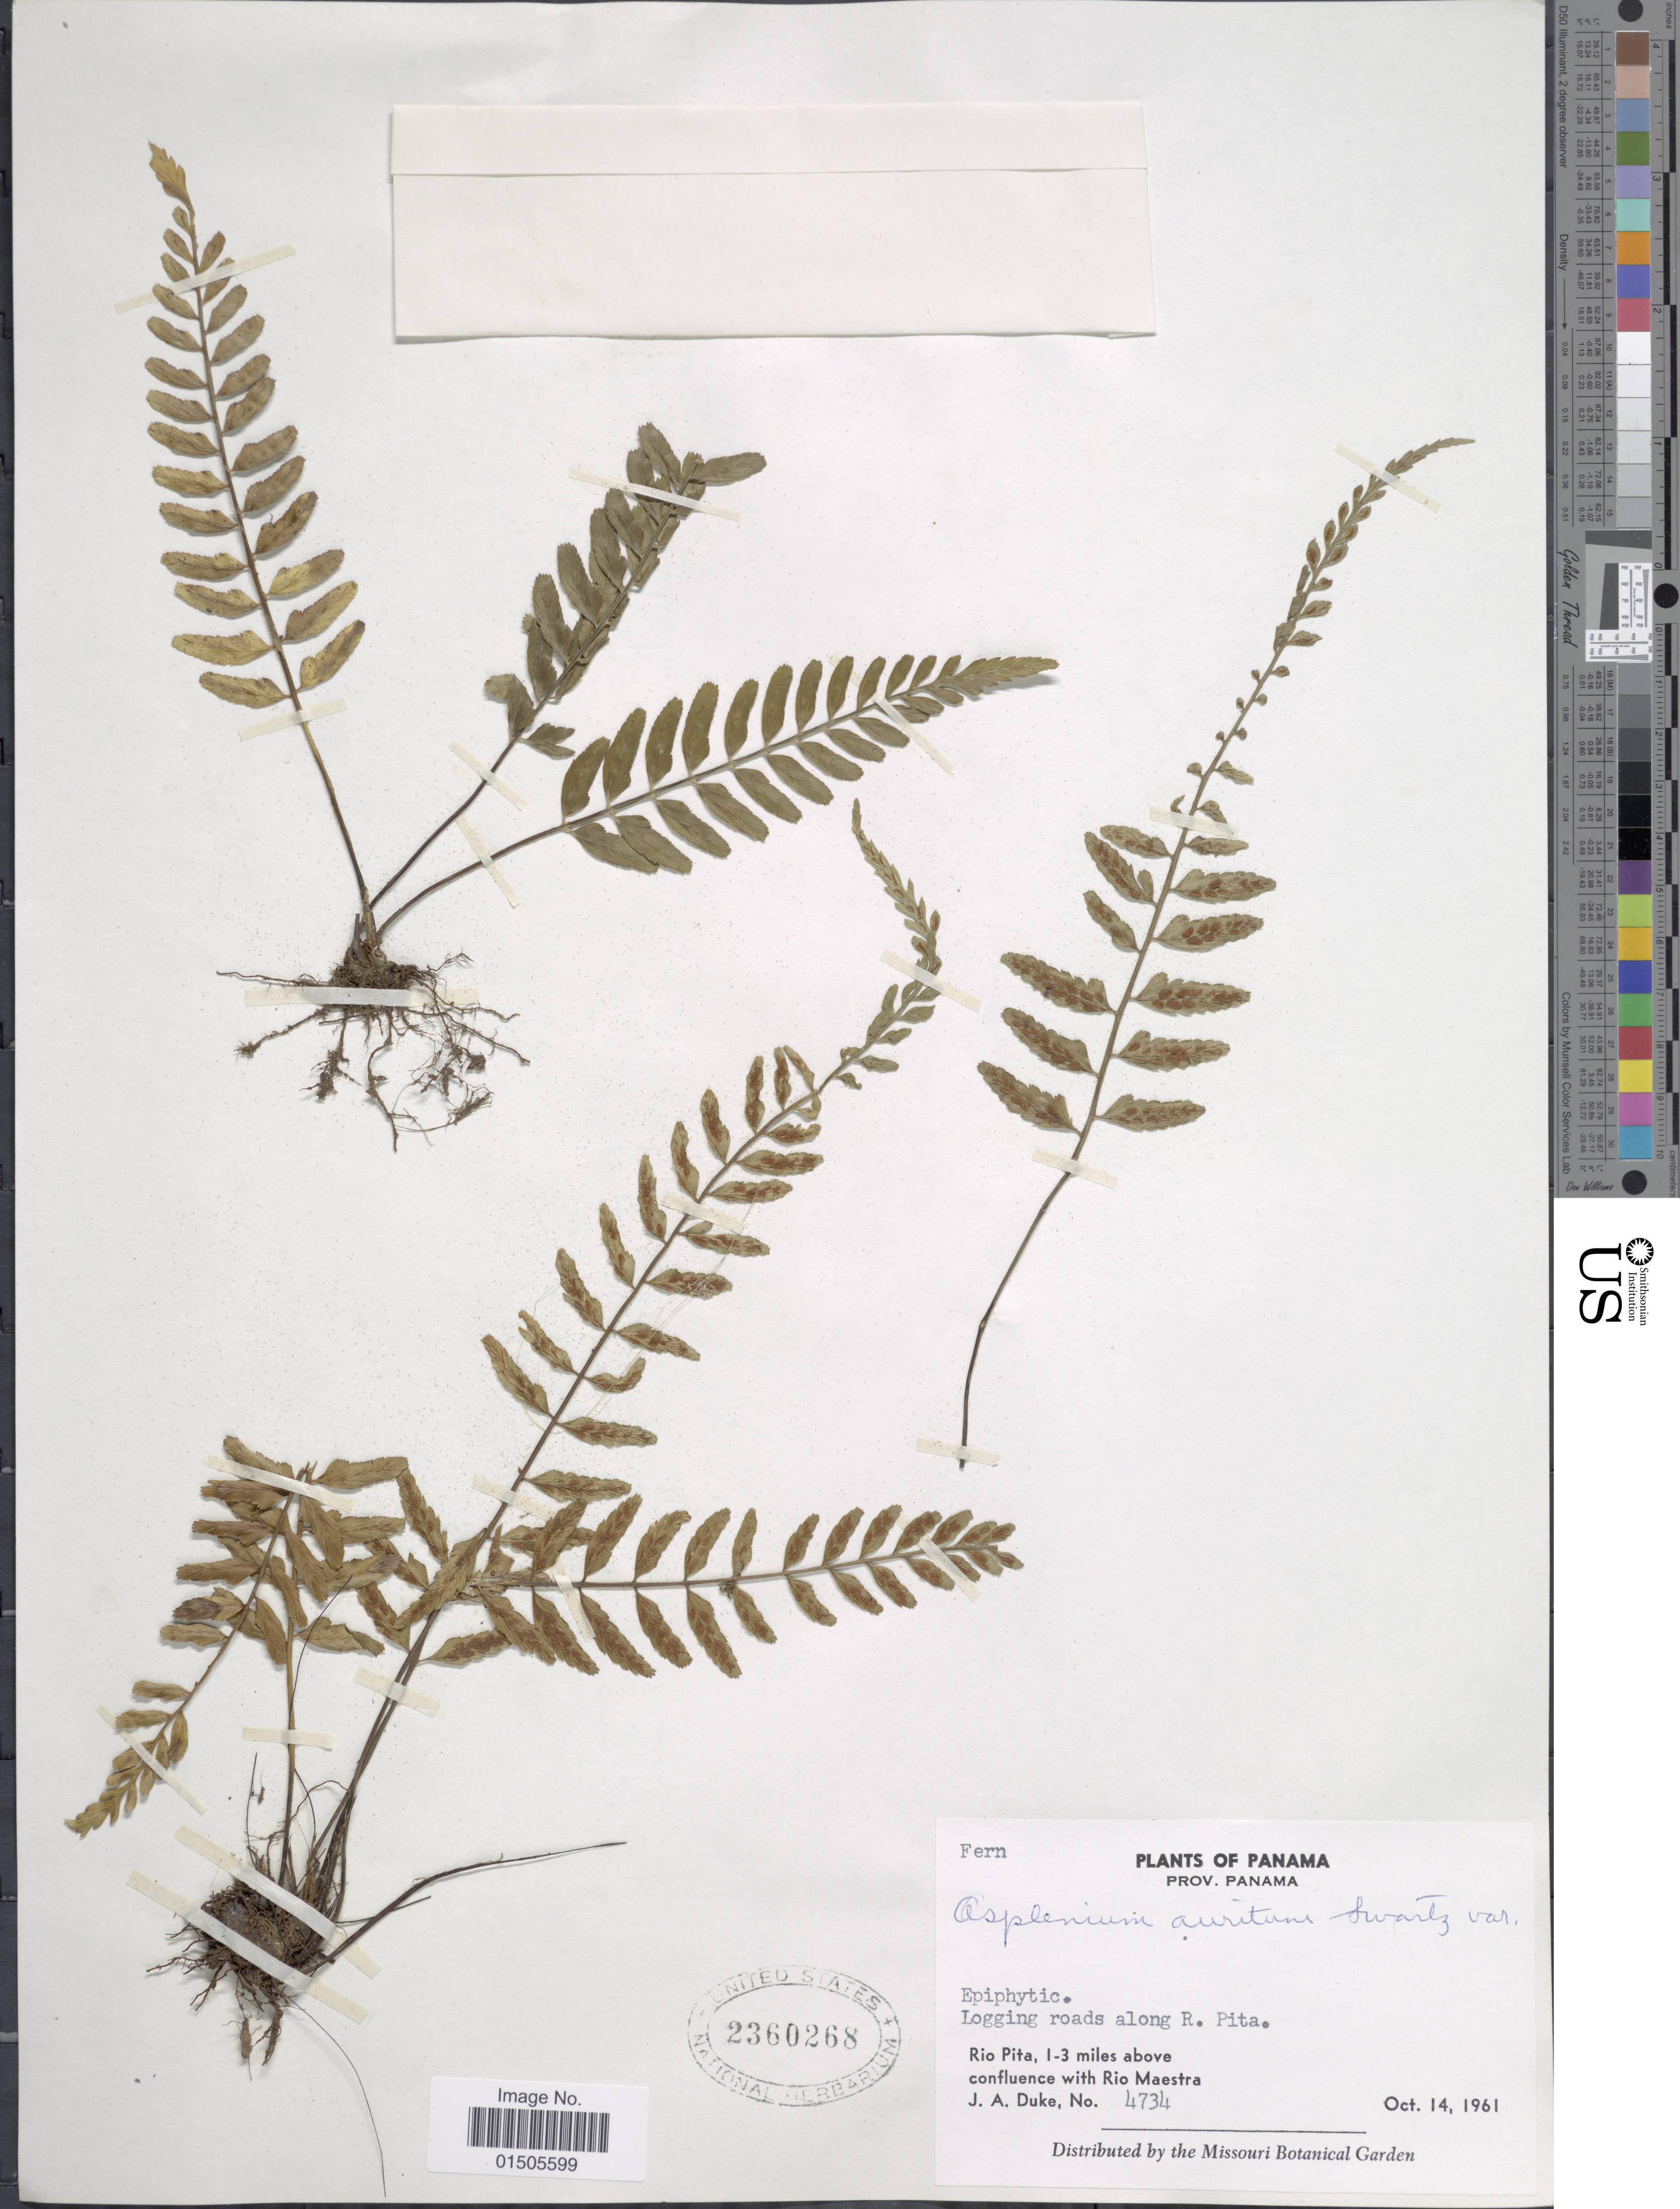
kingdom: Plantae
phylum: Tracheophyta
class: Polypodiopsida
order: Polypodiales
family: Aspleniaceae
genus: Asplenium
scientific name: Asplenium auritum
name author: Sw.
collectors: J. A. Duke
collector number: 4734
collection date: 1961-10-14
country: Panama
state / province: Panamá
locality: Epiphytic, Logging roads along R. Pita. Rio Pita, 1-3 miles above confluence with Rio Maestra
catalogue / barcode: US 2360268